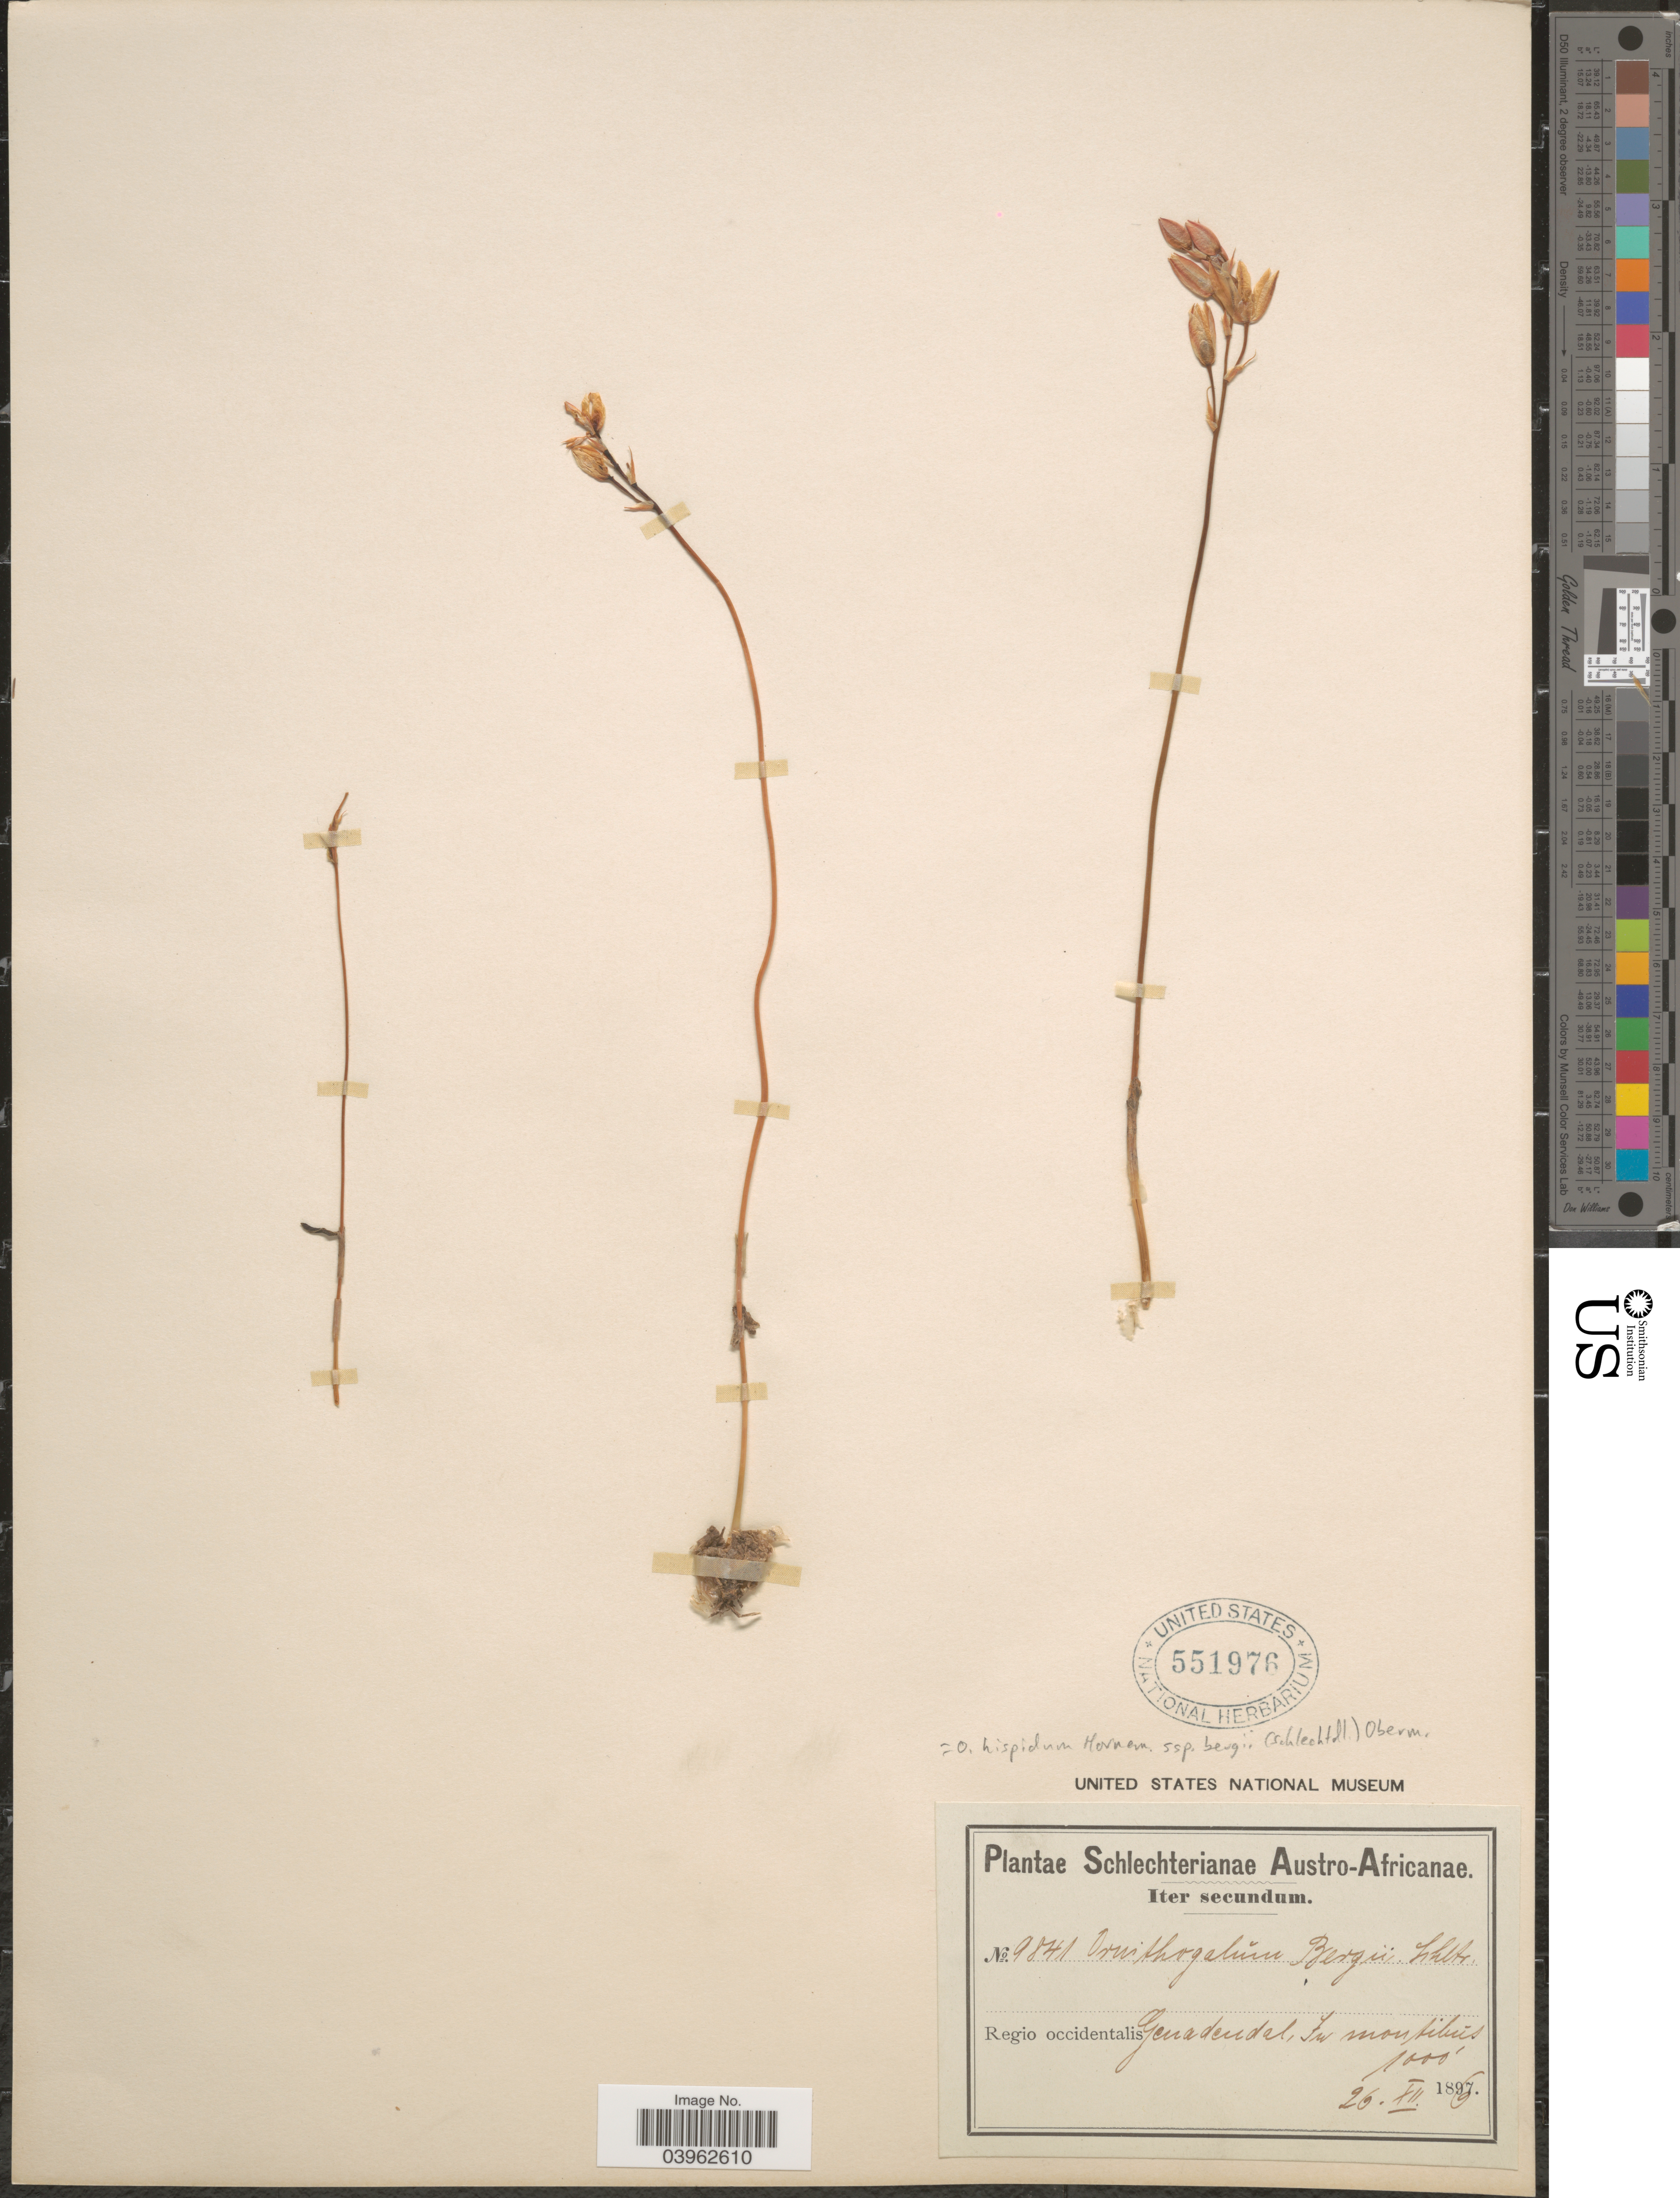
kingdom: Plantae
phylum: Tracheophyta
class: Liliopsida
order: Asparagales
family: Asparagaceae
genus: Ornithogalum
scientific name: Ornithogalum hispidum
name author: Hornem.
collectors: Schlechter, --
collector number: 9841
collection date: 1896-12-26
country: South Africa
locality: Austro-Africanae. Regio occidentalis Genadendal, In montibus.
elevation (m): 305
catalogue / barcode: US 551976